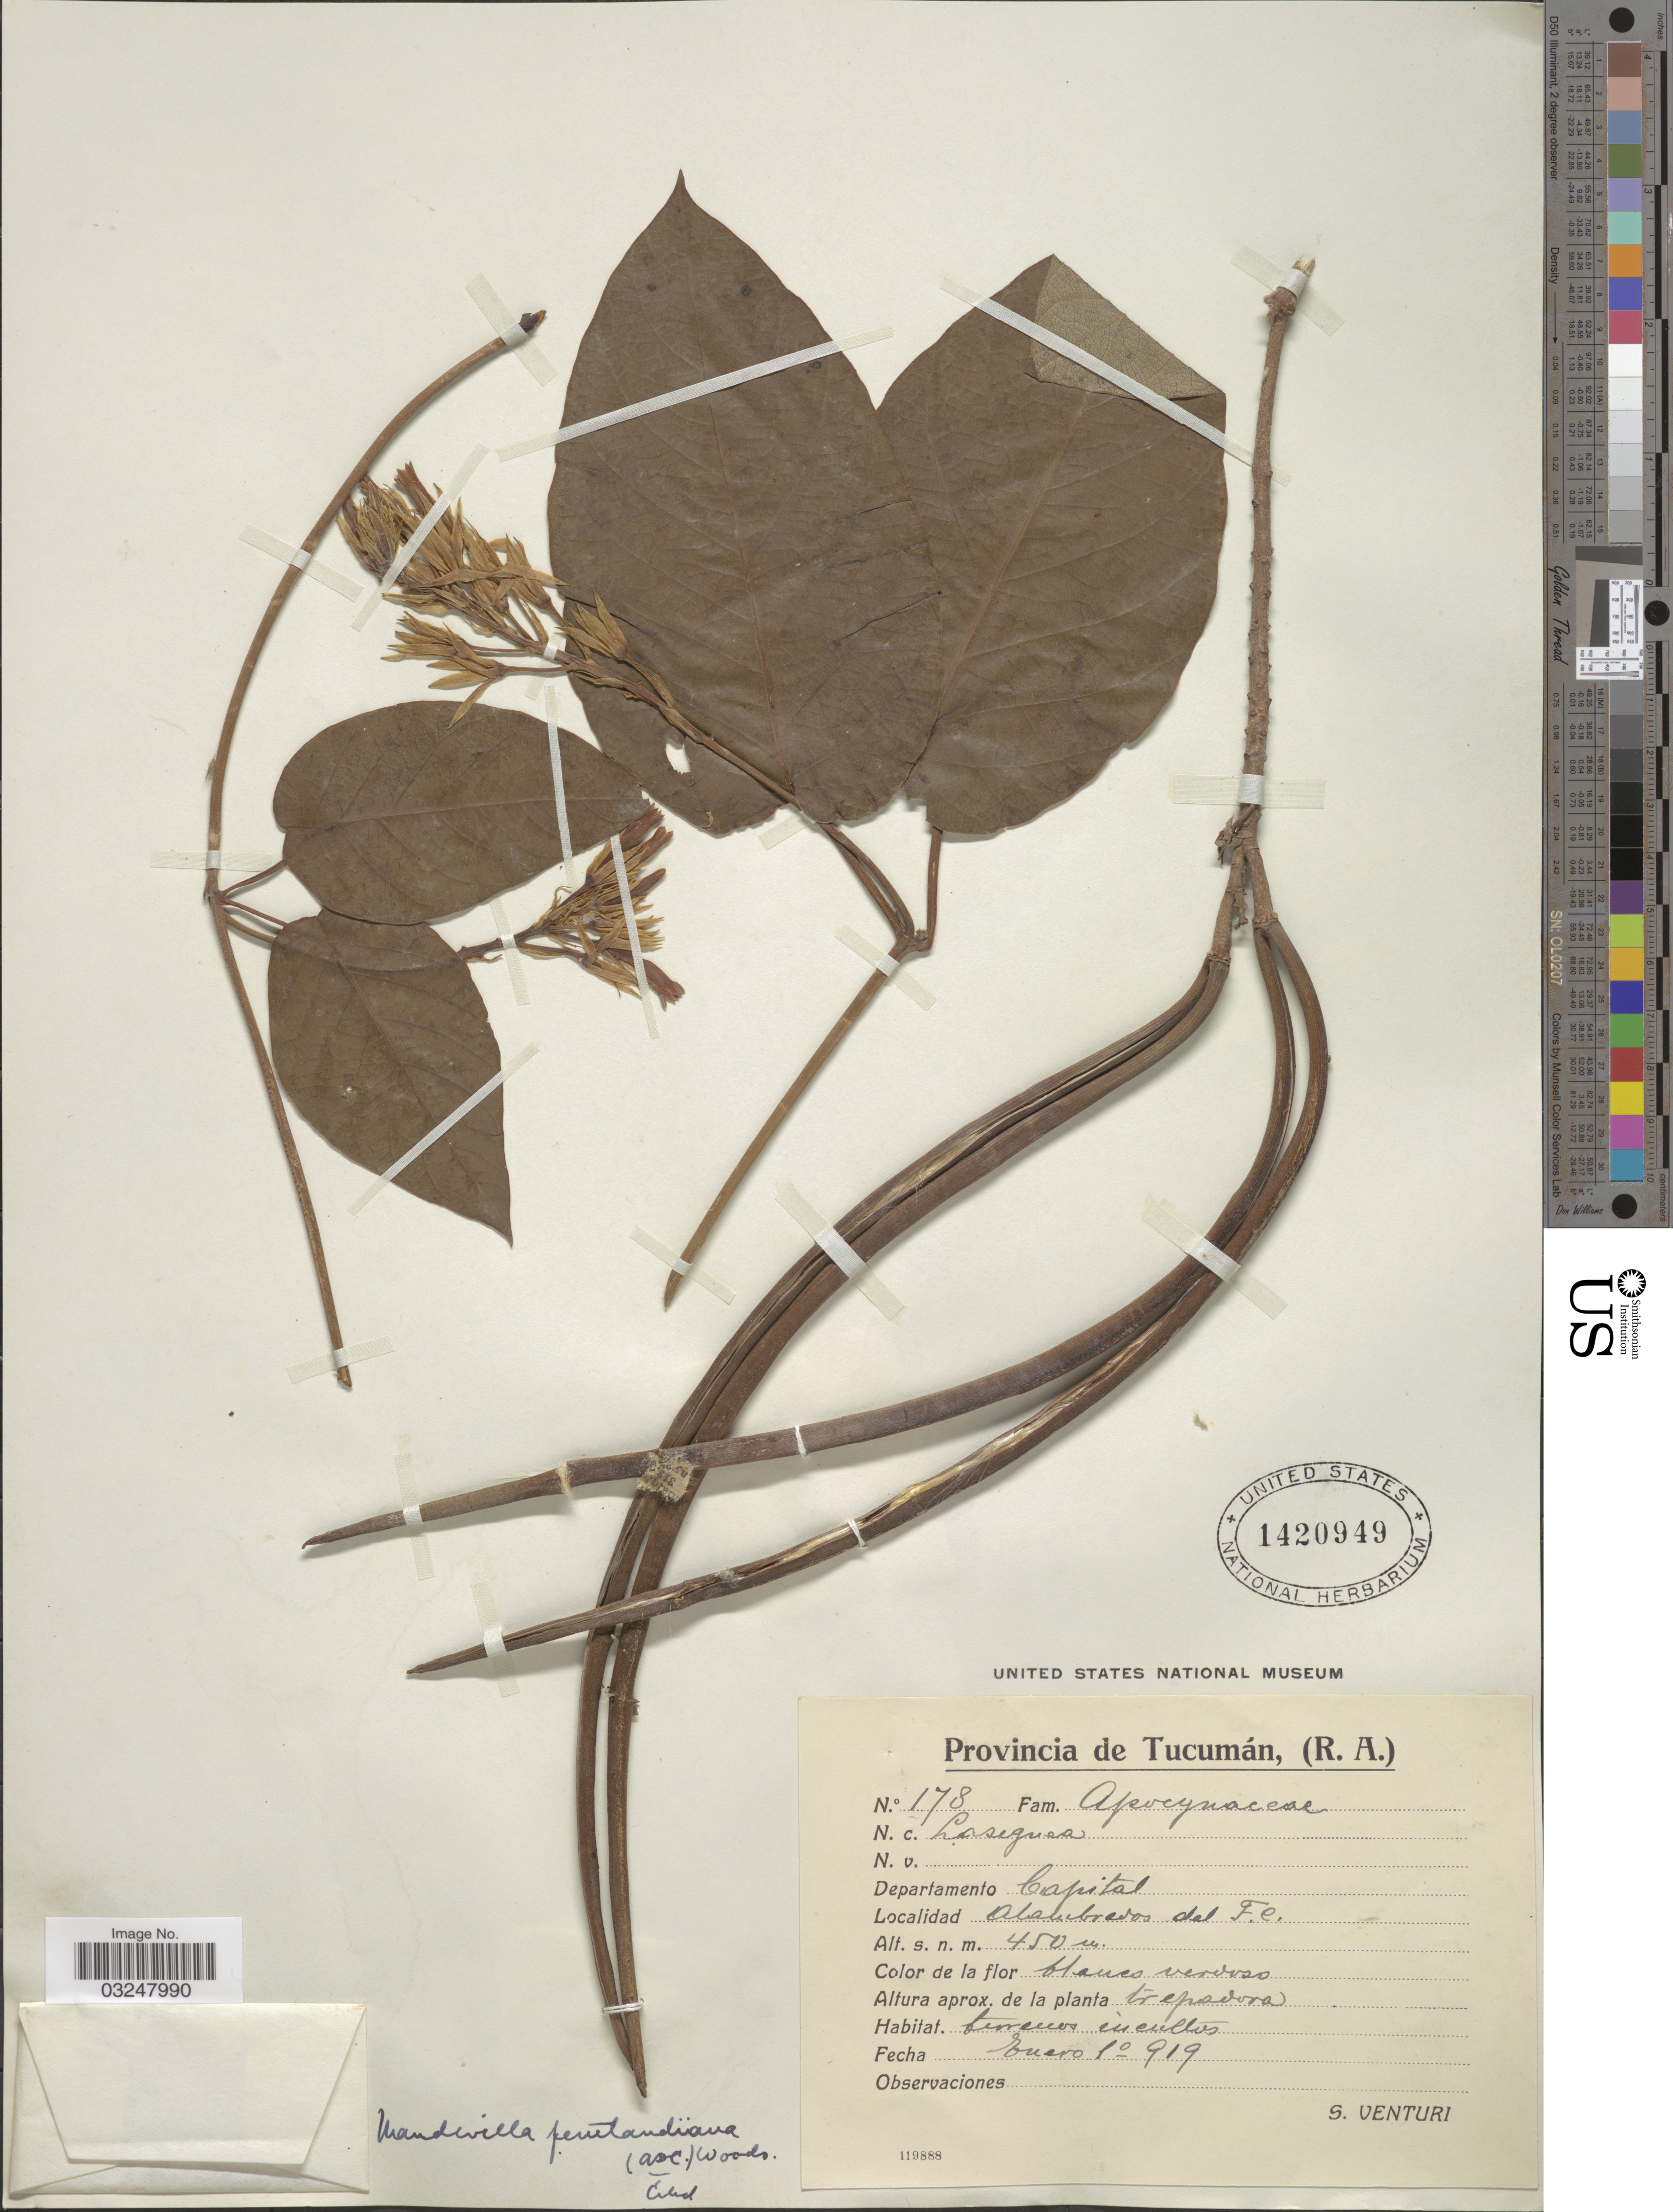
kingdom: Plantae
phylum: Tracheophyta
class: Magnoliopsida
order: Gentianales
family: Apocynaceae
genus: Mandevilla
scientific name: Mandevilla pentlandiana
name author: (DC.) Woodson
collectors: S. Venturi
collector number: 178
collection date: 1919-01-01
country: Argentina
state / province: Tucuman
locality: Provincia de Tucumán, (R.A.) Departamento Capital, Alambrados del F.c.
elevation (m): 450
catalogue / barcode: US 1420949